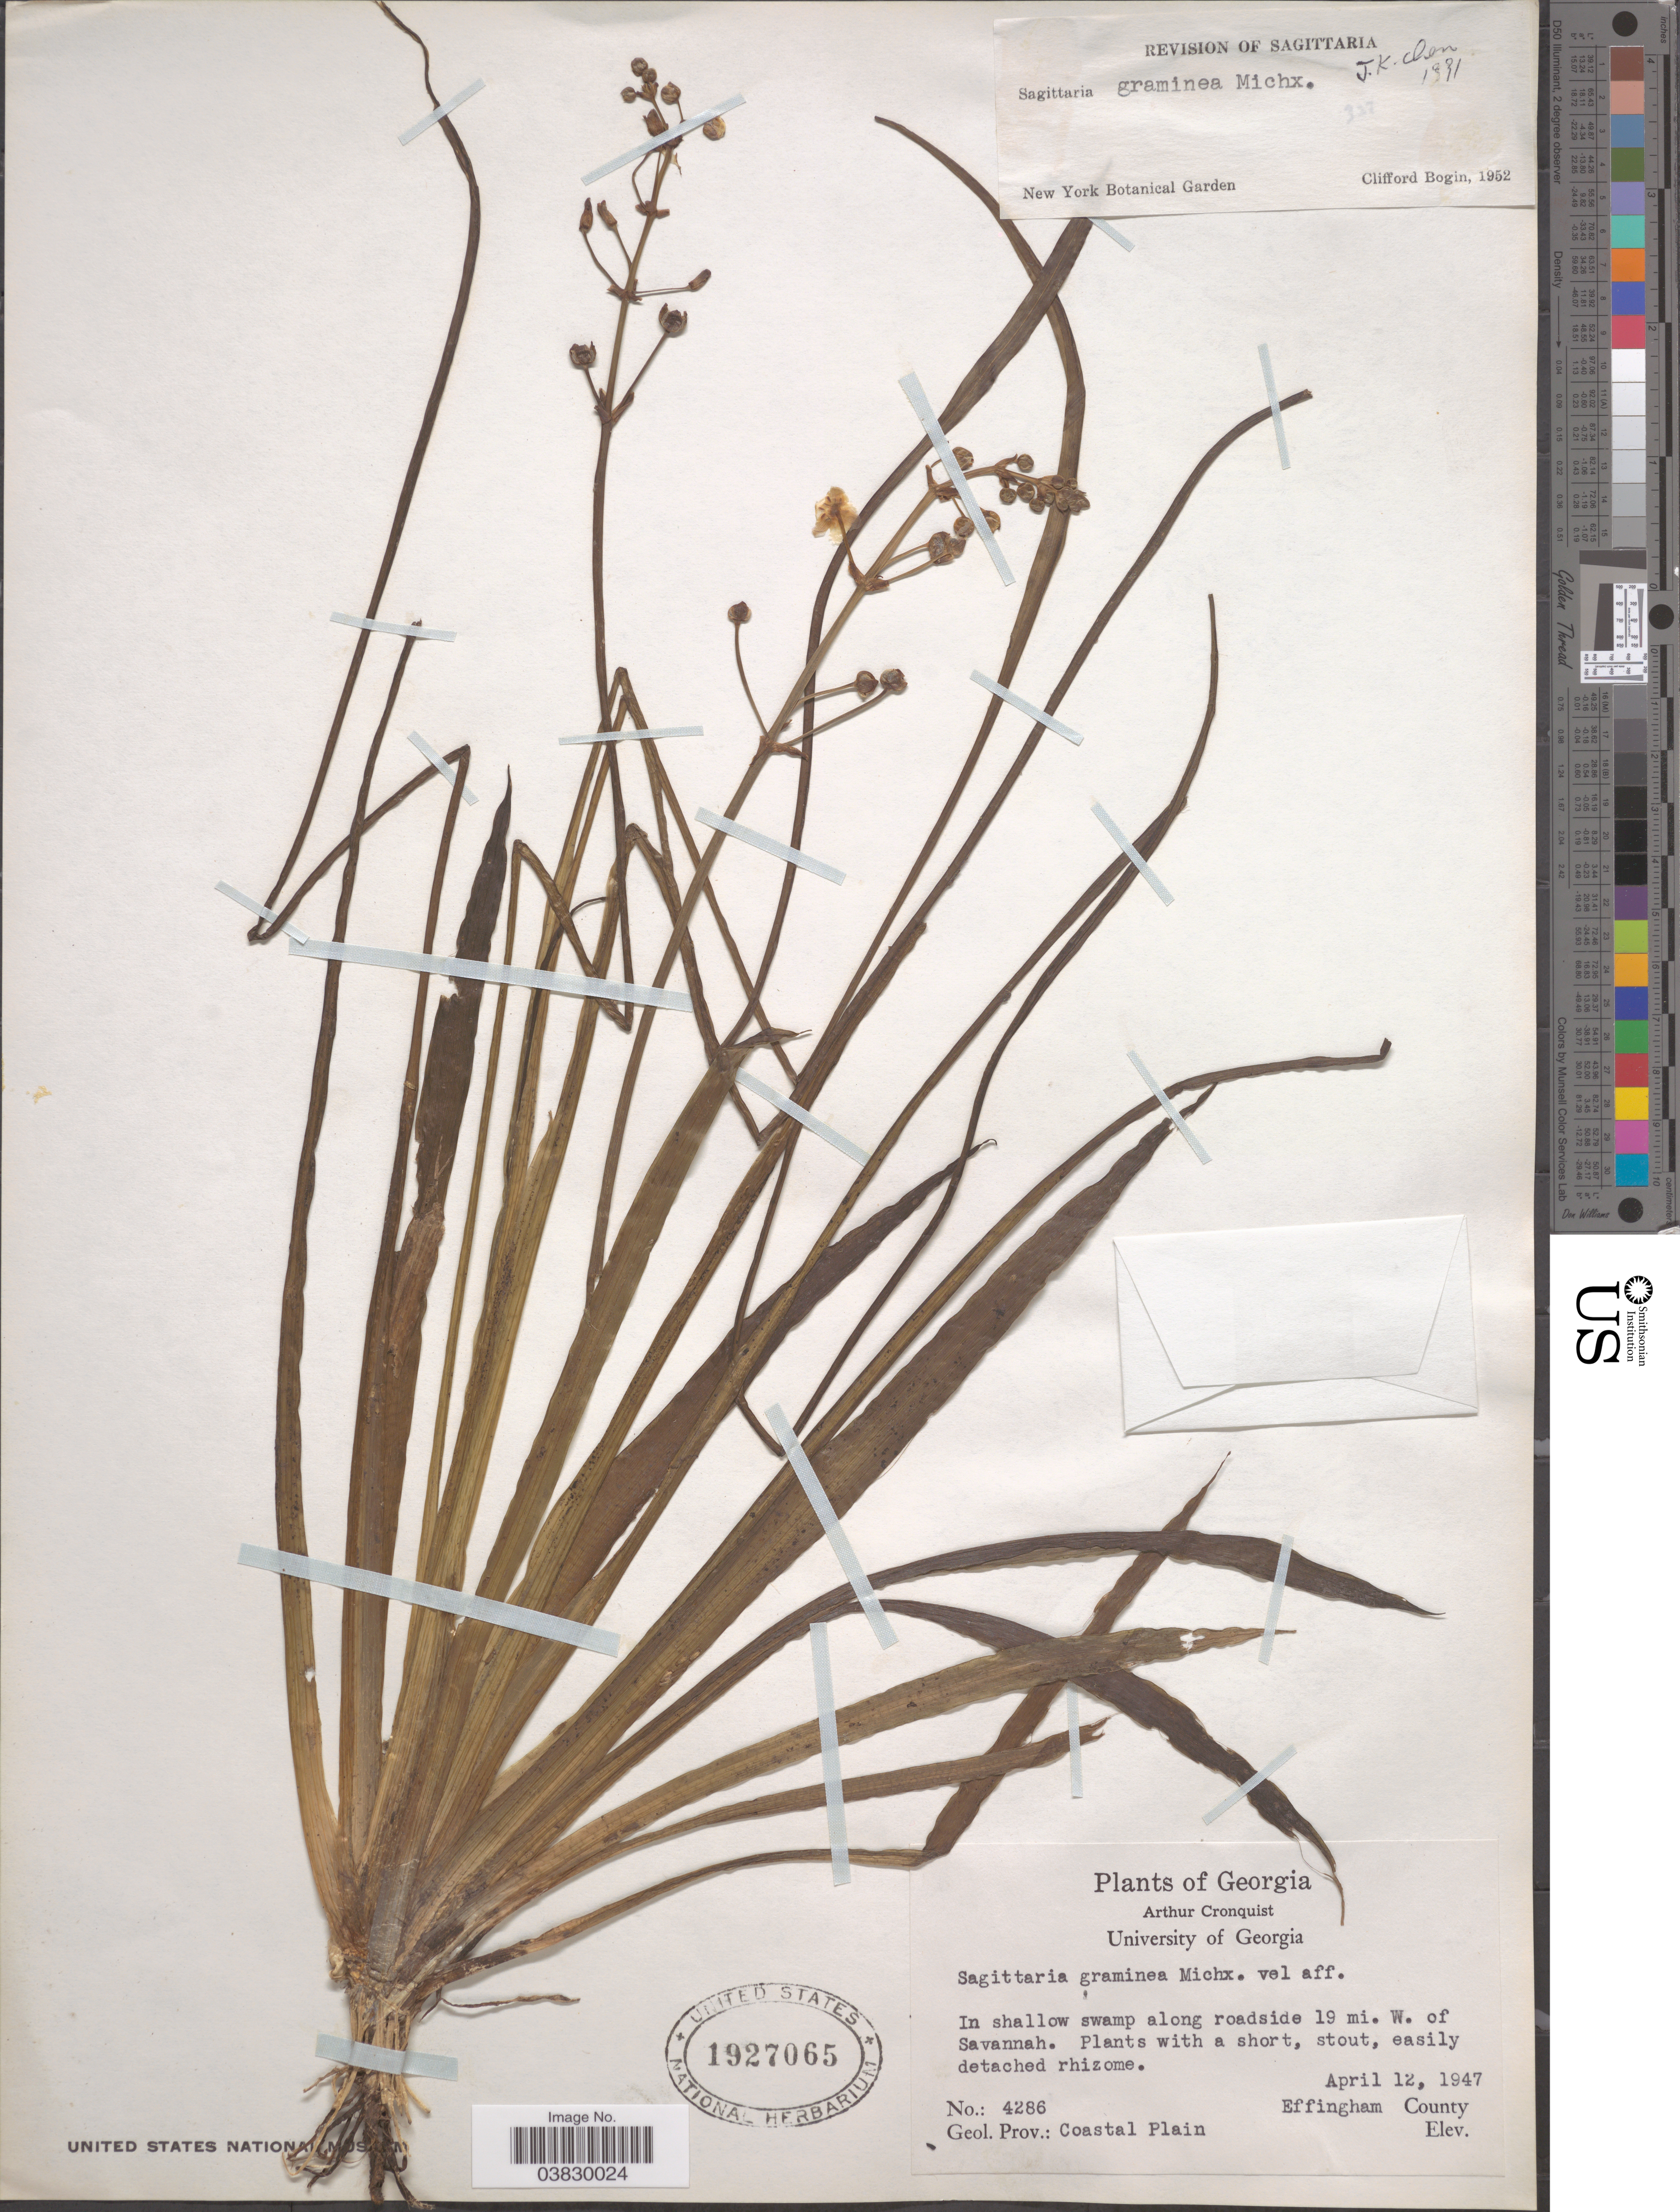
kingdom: Plantae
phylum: Tracheophyta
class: Liliopsida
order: Alismatales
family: Alismataceae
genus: Sagittaria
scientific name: Sagittaria graminea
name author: Michx.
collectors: A. J. Cronquist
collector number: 4286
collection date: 1947-04-12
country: United States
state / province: Georgia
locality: In shallow swamp along roadside 19 mi. W. of Savannah. Effingham County. Geol. Prov.: Coastal Plain.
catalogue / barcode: US 1927065